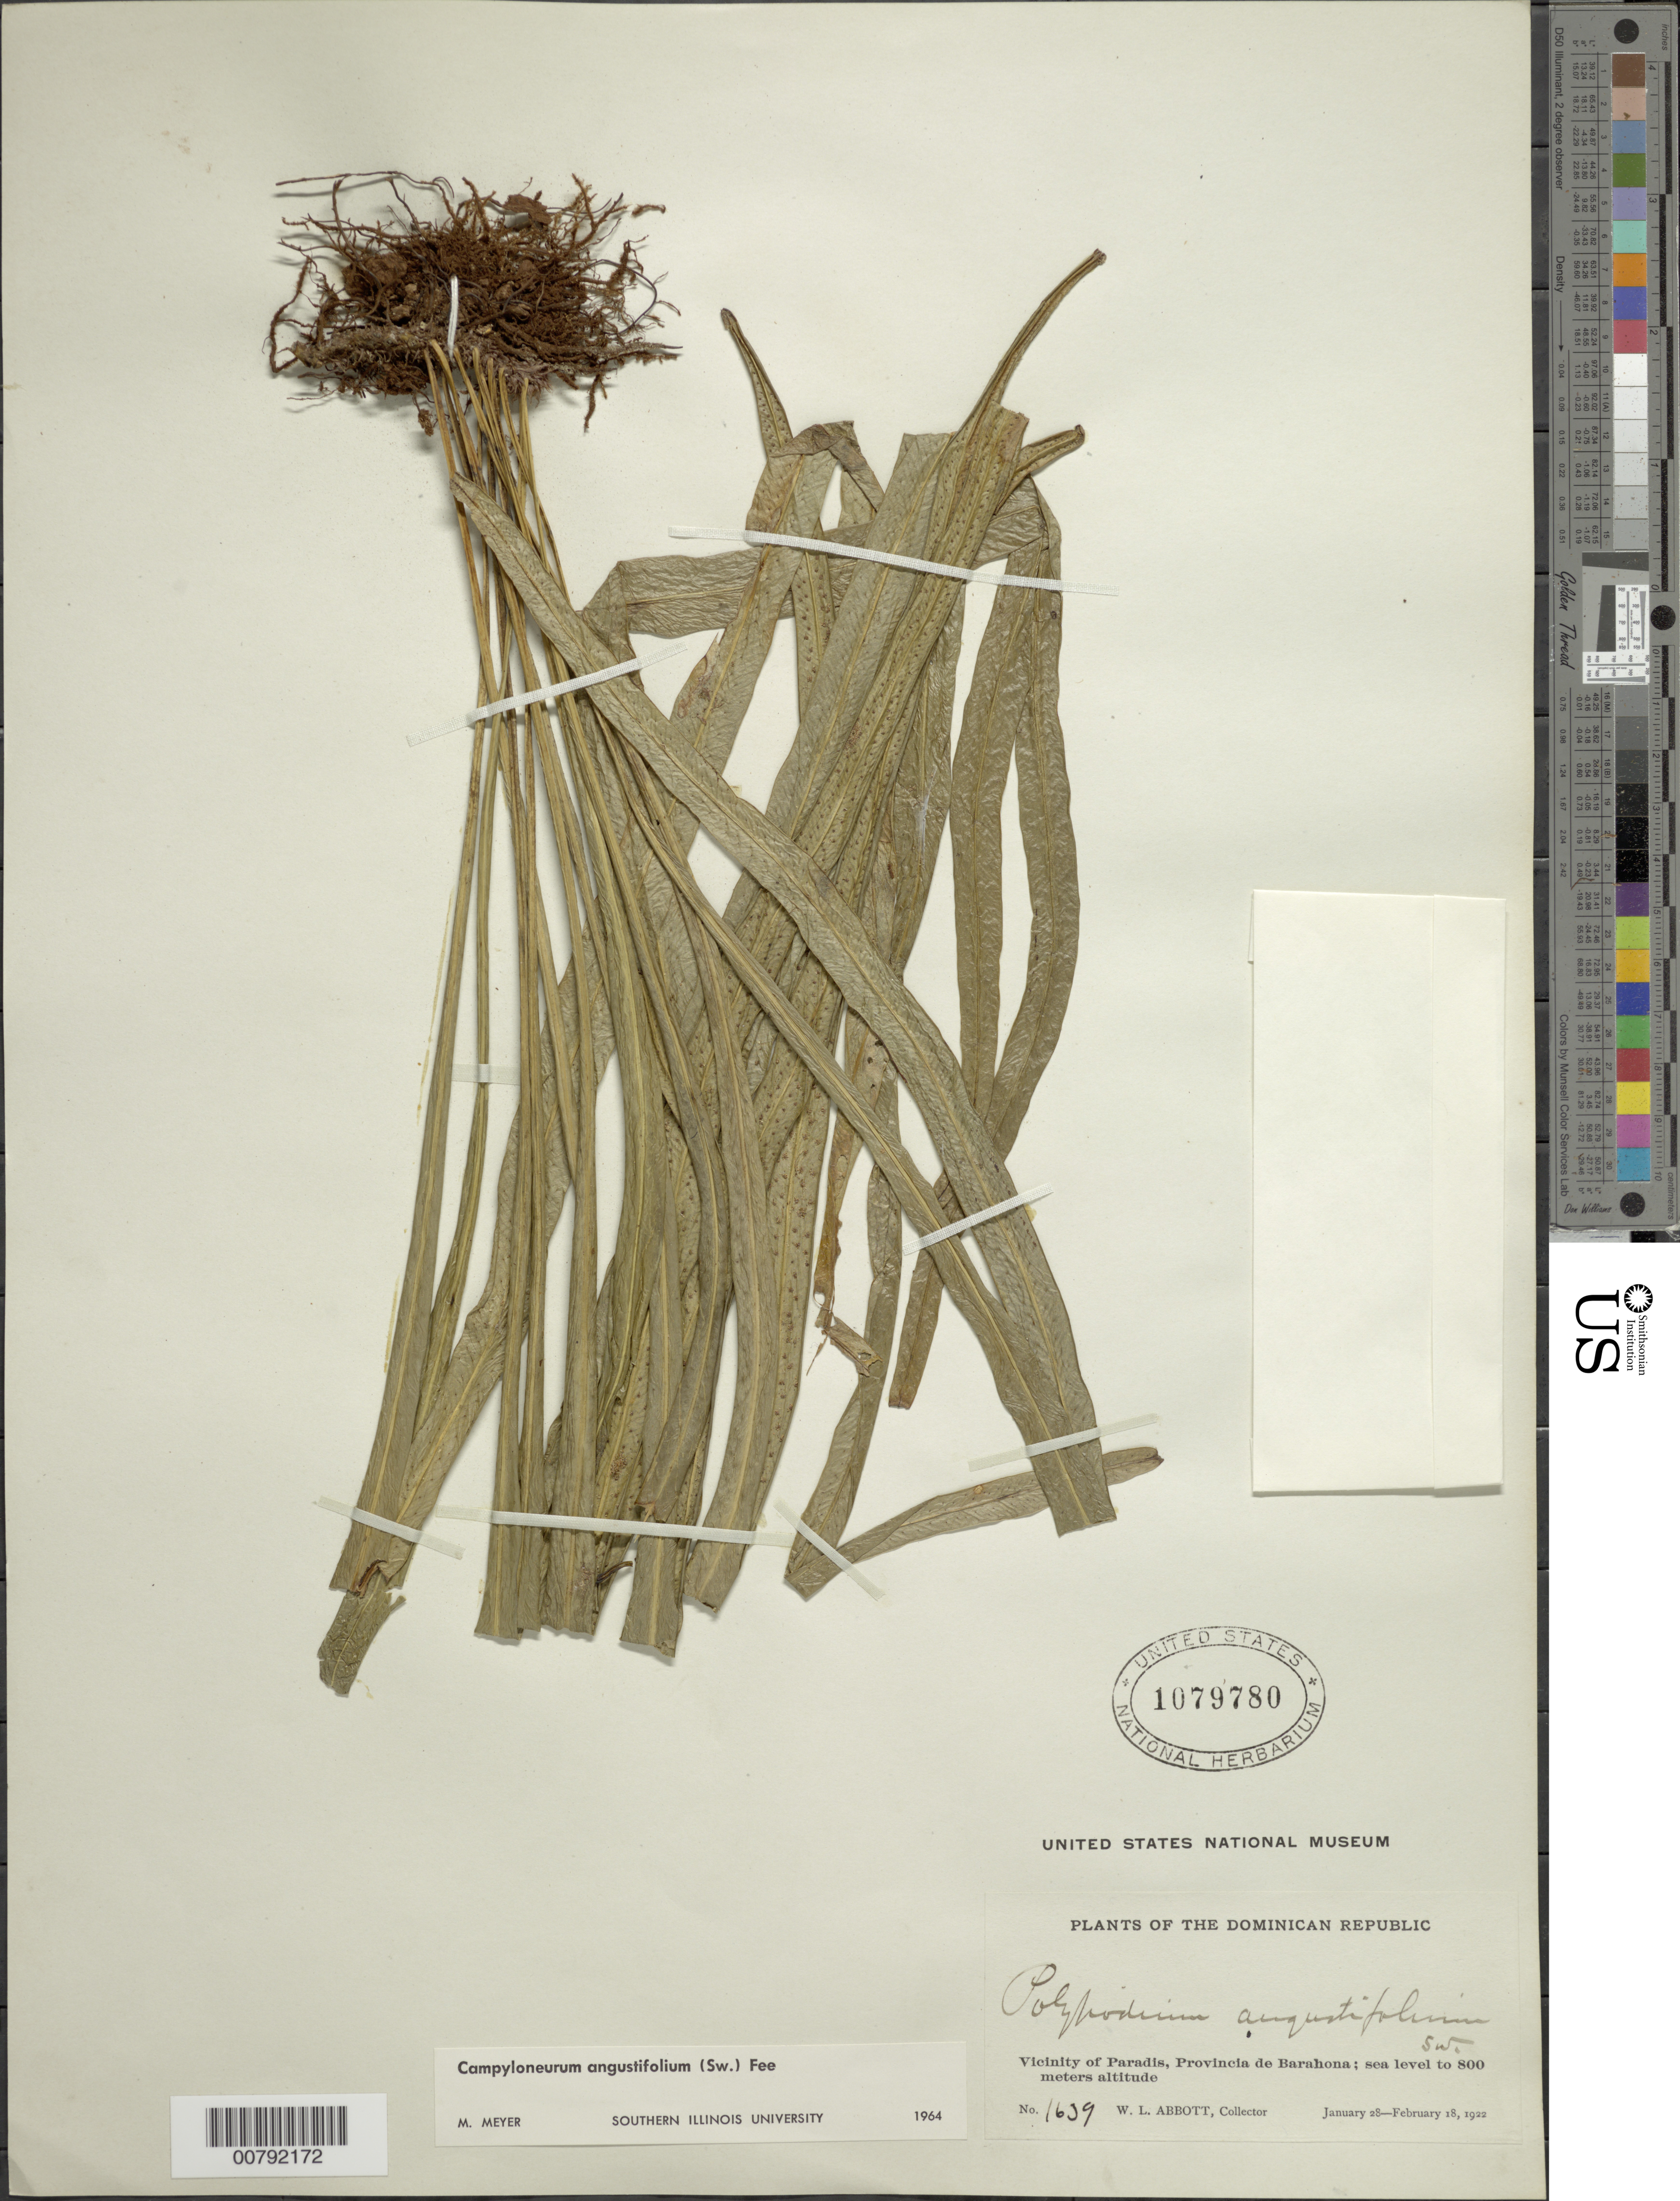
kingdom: Plantae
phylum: Tracheophyta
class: Polypodiopsida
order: Polypodiales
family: Polypodiaceae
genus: Campyloneurum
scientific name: Campyloneurum angustifolium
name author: (Sw.) Fée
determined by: Meyer, M.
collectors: W. L. Abbott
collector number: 1609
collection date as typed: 28 Feb 1922 18 Feb 1922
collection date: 1922-02-18/1922-02-28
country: Dominican Republic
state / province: Barahona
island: Hispaniola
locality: Paradis vicinity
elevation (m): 0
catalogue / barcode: US 1079780